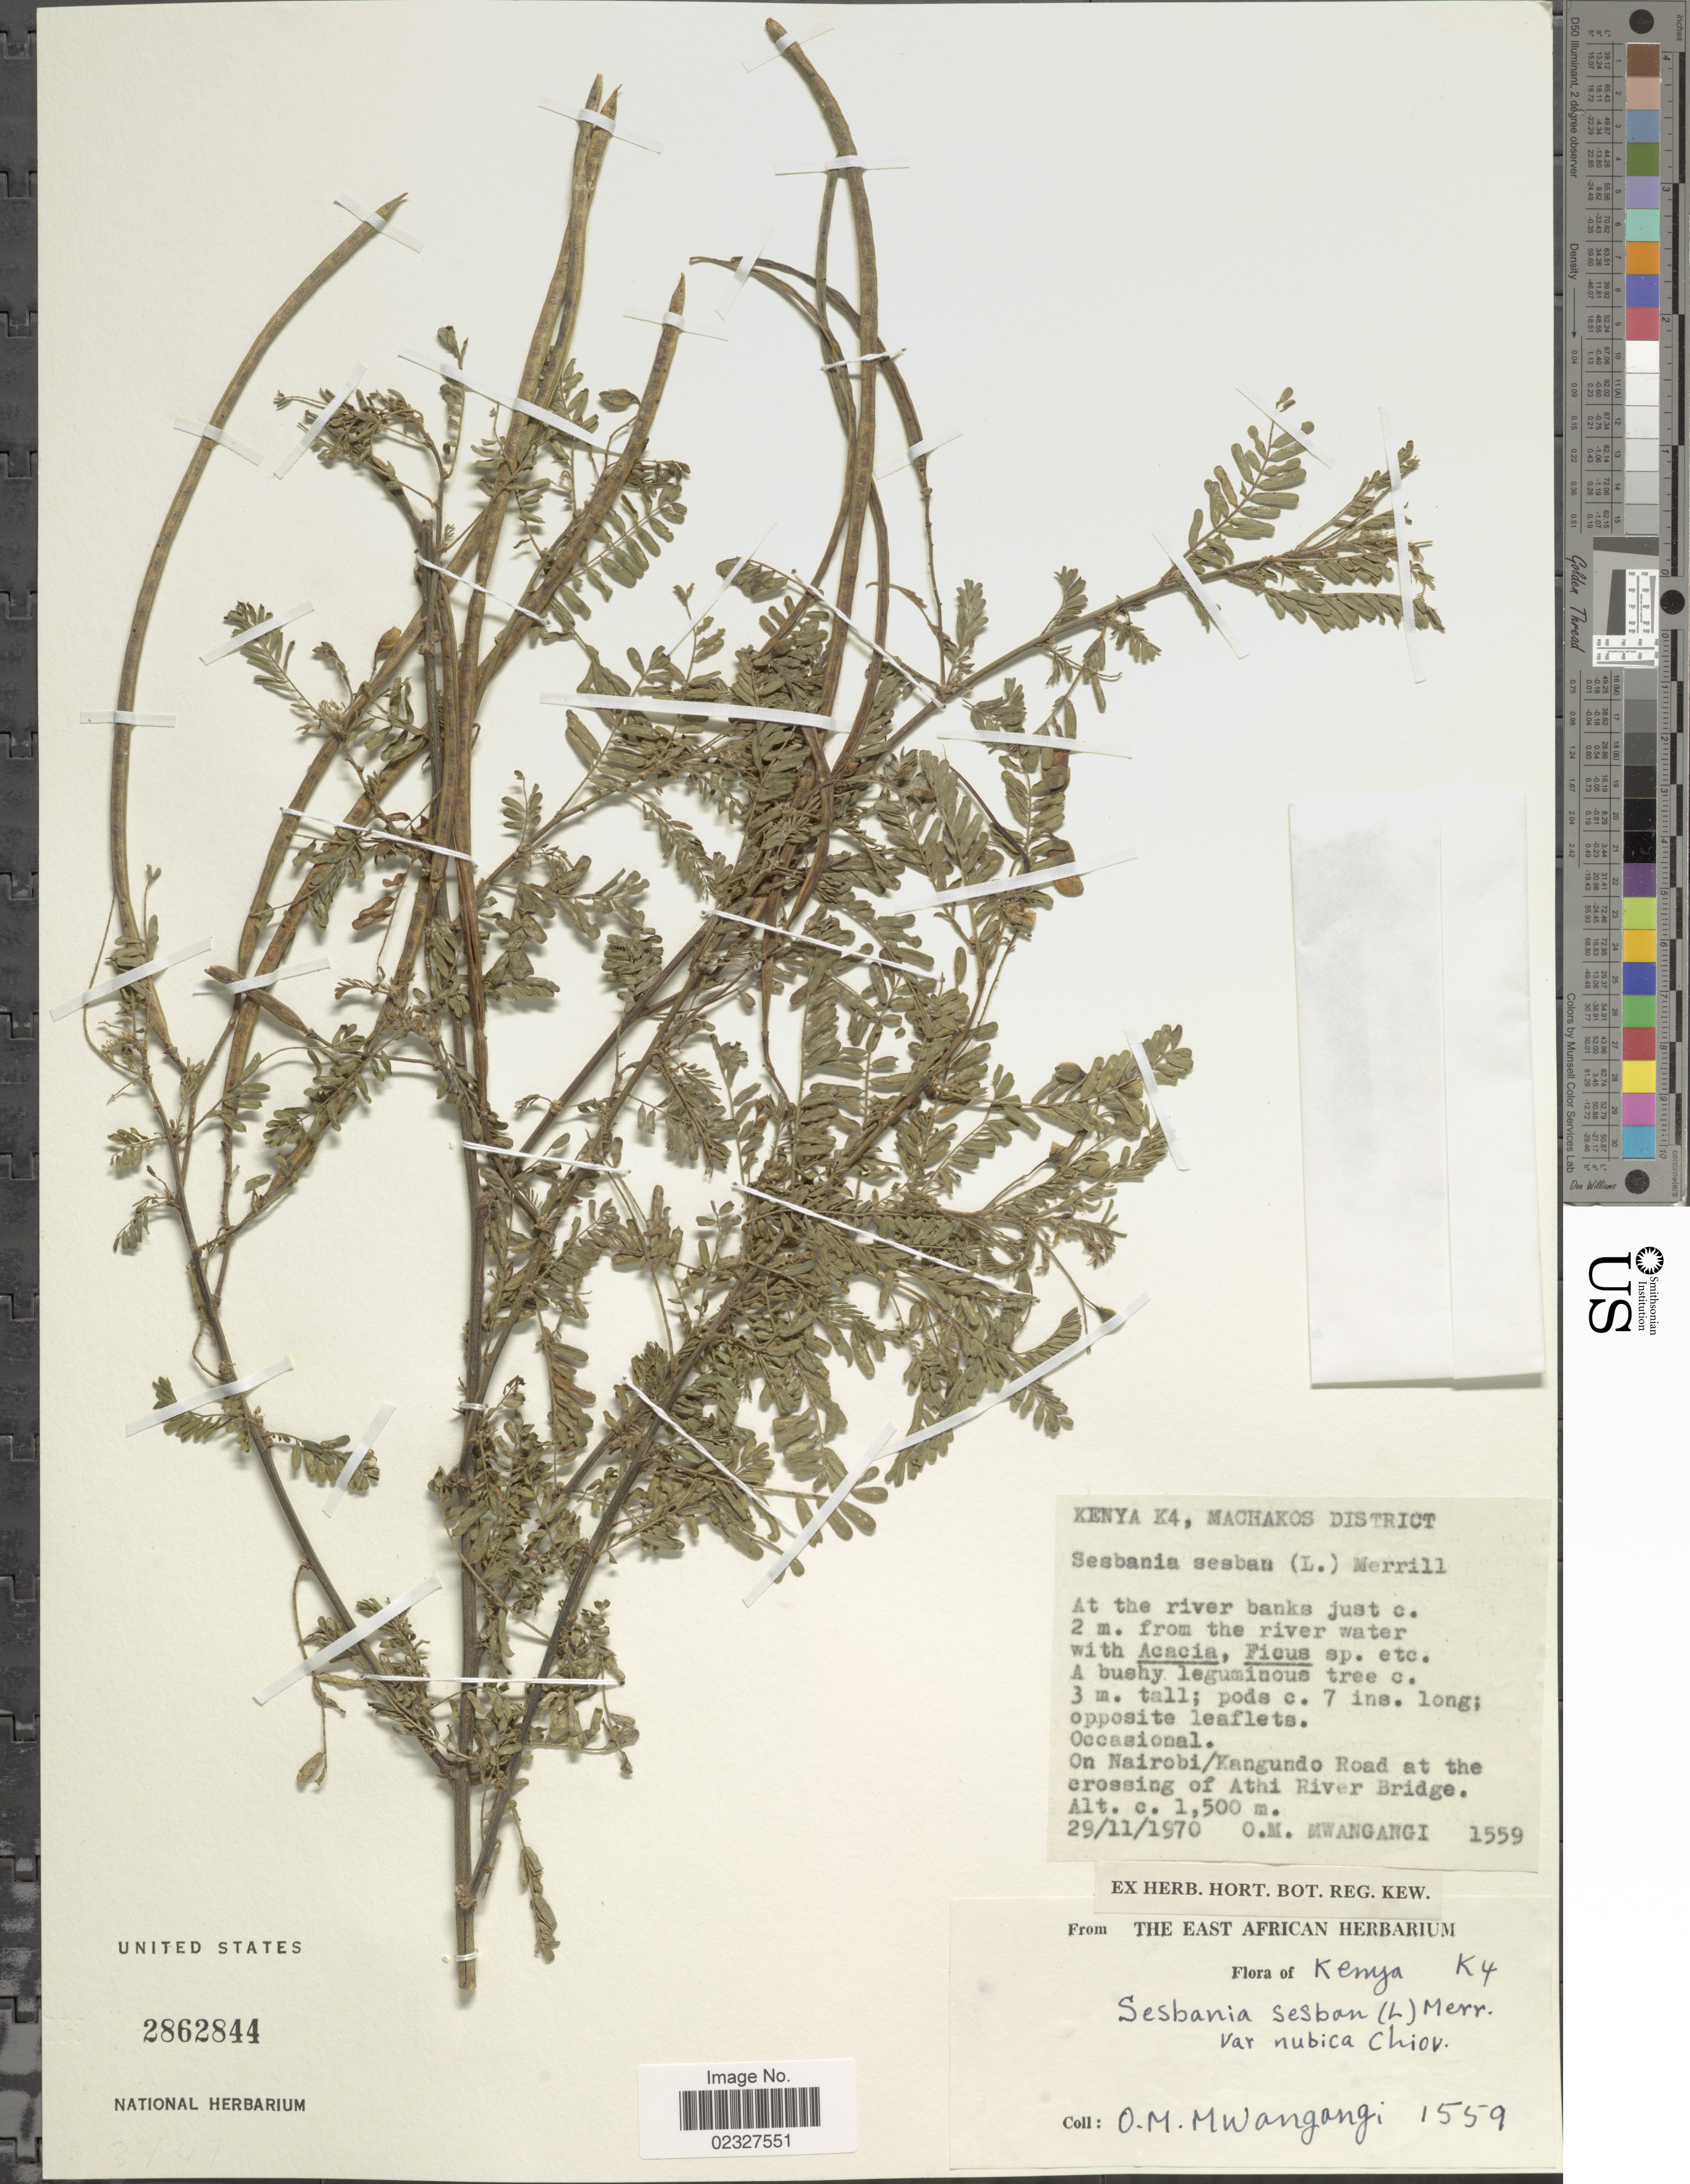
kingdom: Plantae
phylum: Tracheophyta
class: Magnoliopsida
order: Fabales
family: Fabaceae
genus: Sesbania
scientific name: Sesbania sesban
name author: (L.) Merr.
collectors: O. M. Mwangangi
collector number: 1559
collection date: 1970-11-29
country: Kenya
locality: K4, Machakos District, at the river banks just c. 2 m. from the river water, on Nairobi/Kangundo Road at the crossing of Athi River Bridge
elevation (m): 1500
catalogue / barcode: US 2862844